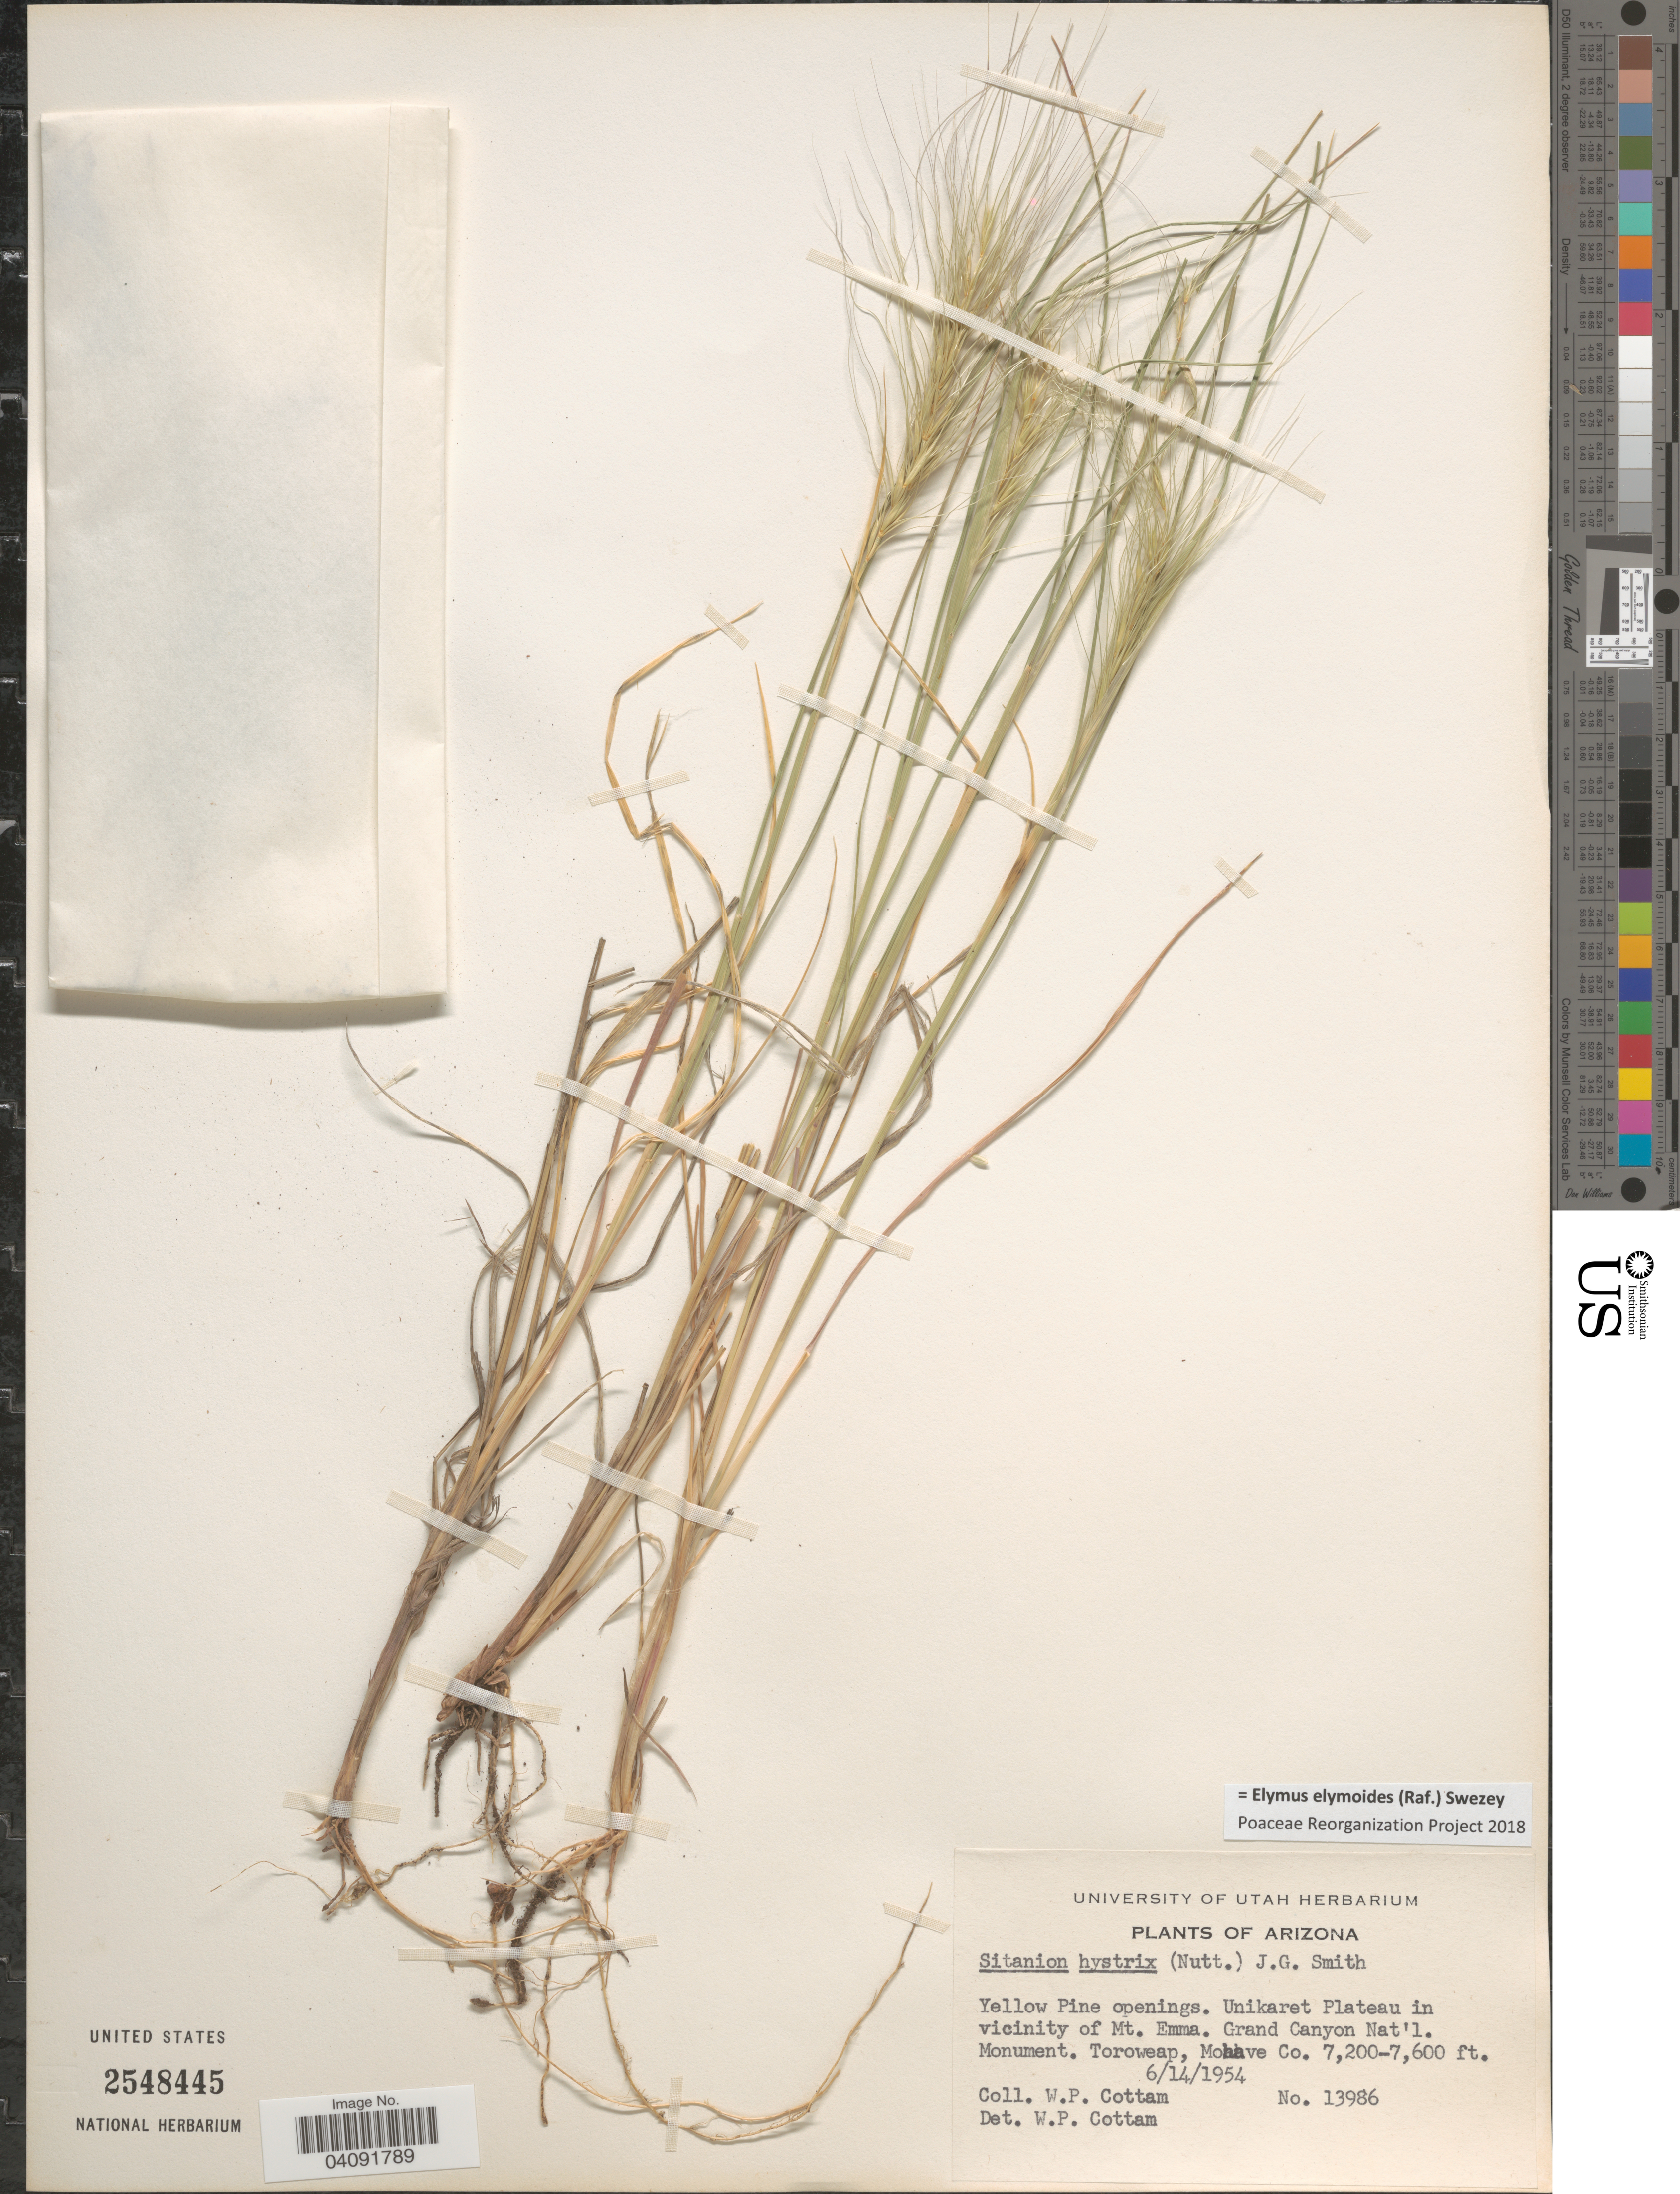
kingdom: Plantae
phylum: Tracheophyta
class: Liliopsida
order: Poales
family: Poaceae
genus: Elymus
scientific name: Elymus elymoides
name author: (Raf.) Swezey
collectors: W. Cottam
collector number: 13986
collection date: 1954-06-14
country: United States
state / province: Arizona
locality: Yellow Pine openings. Unikaret Plateau in vicinity of Mt. Emma. Grand Canyon Nat'l. Monument. Toroweap, Mohave Co.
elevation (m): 2195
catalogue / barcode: US 2548445